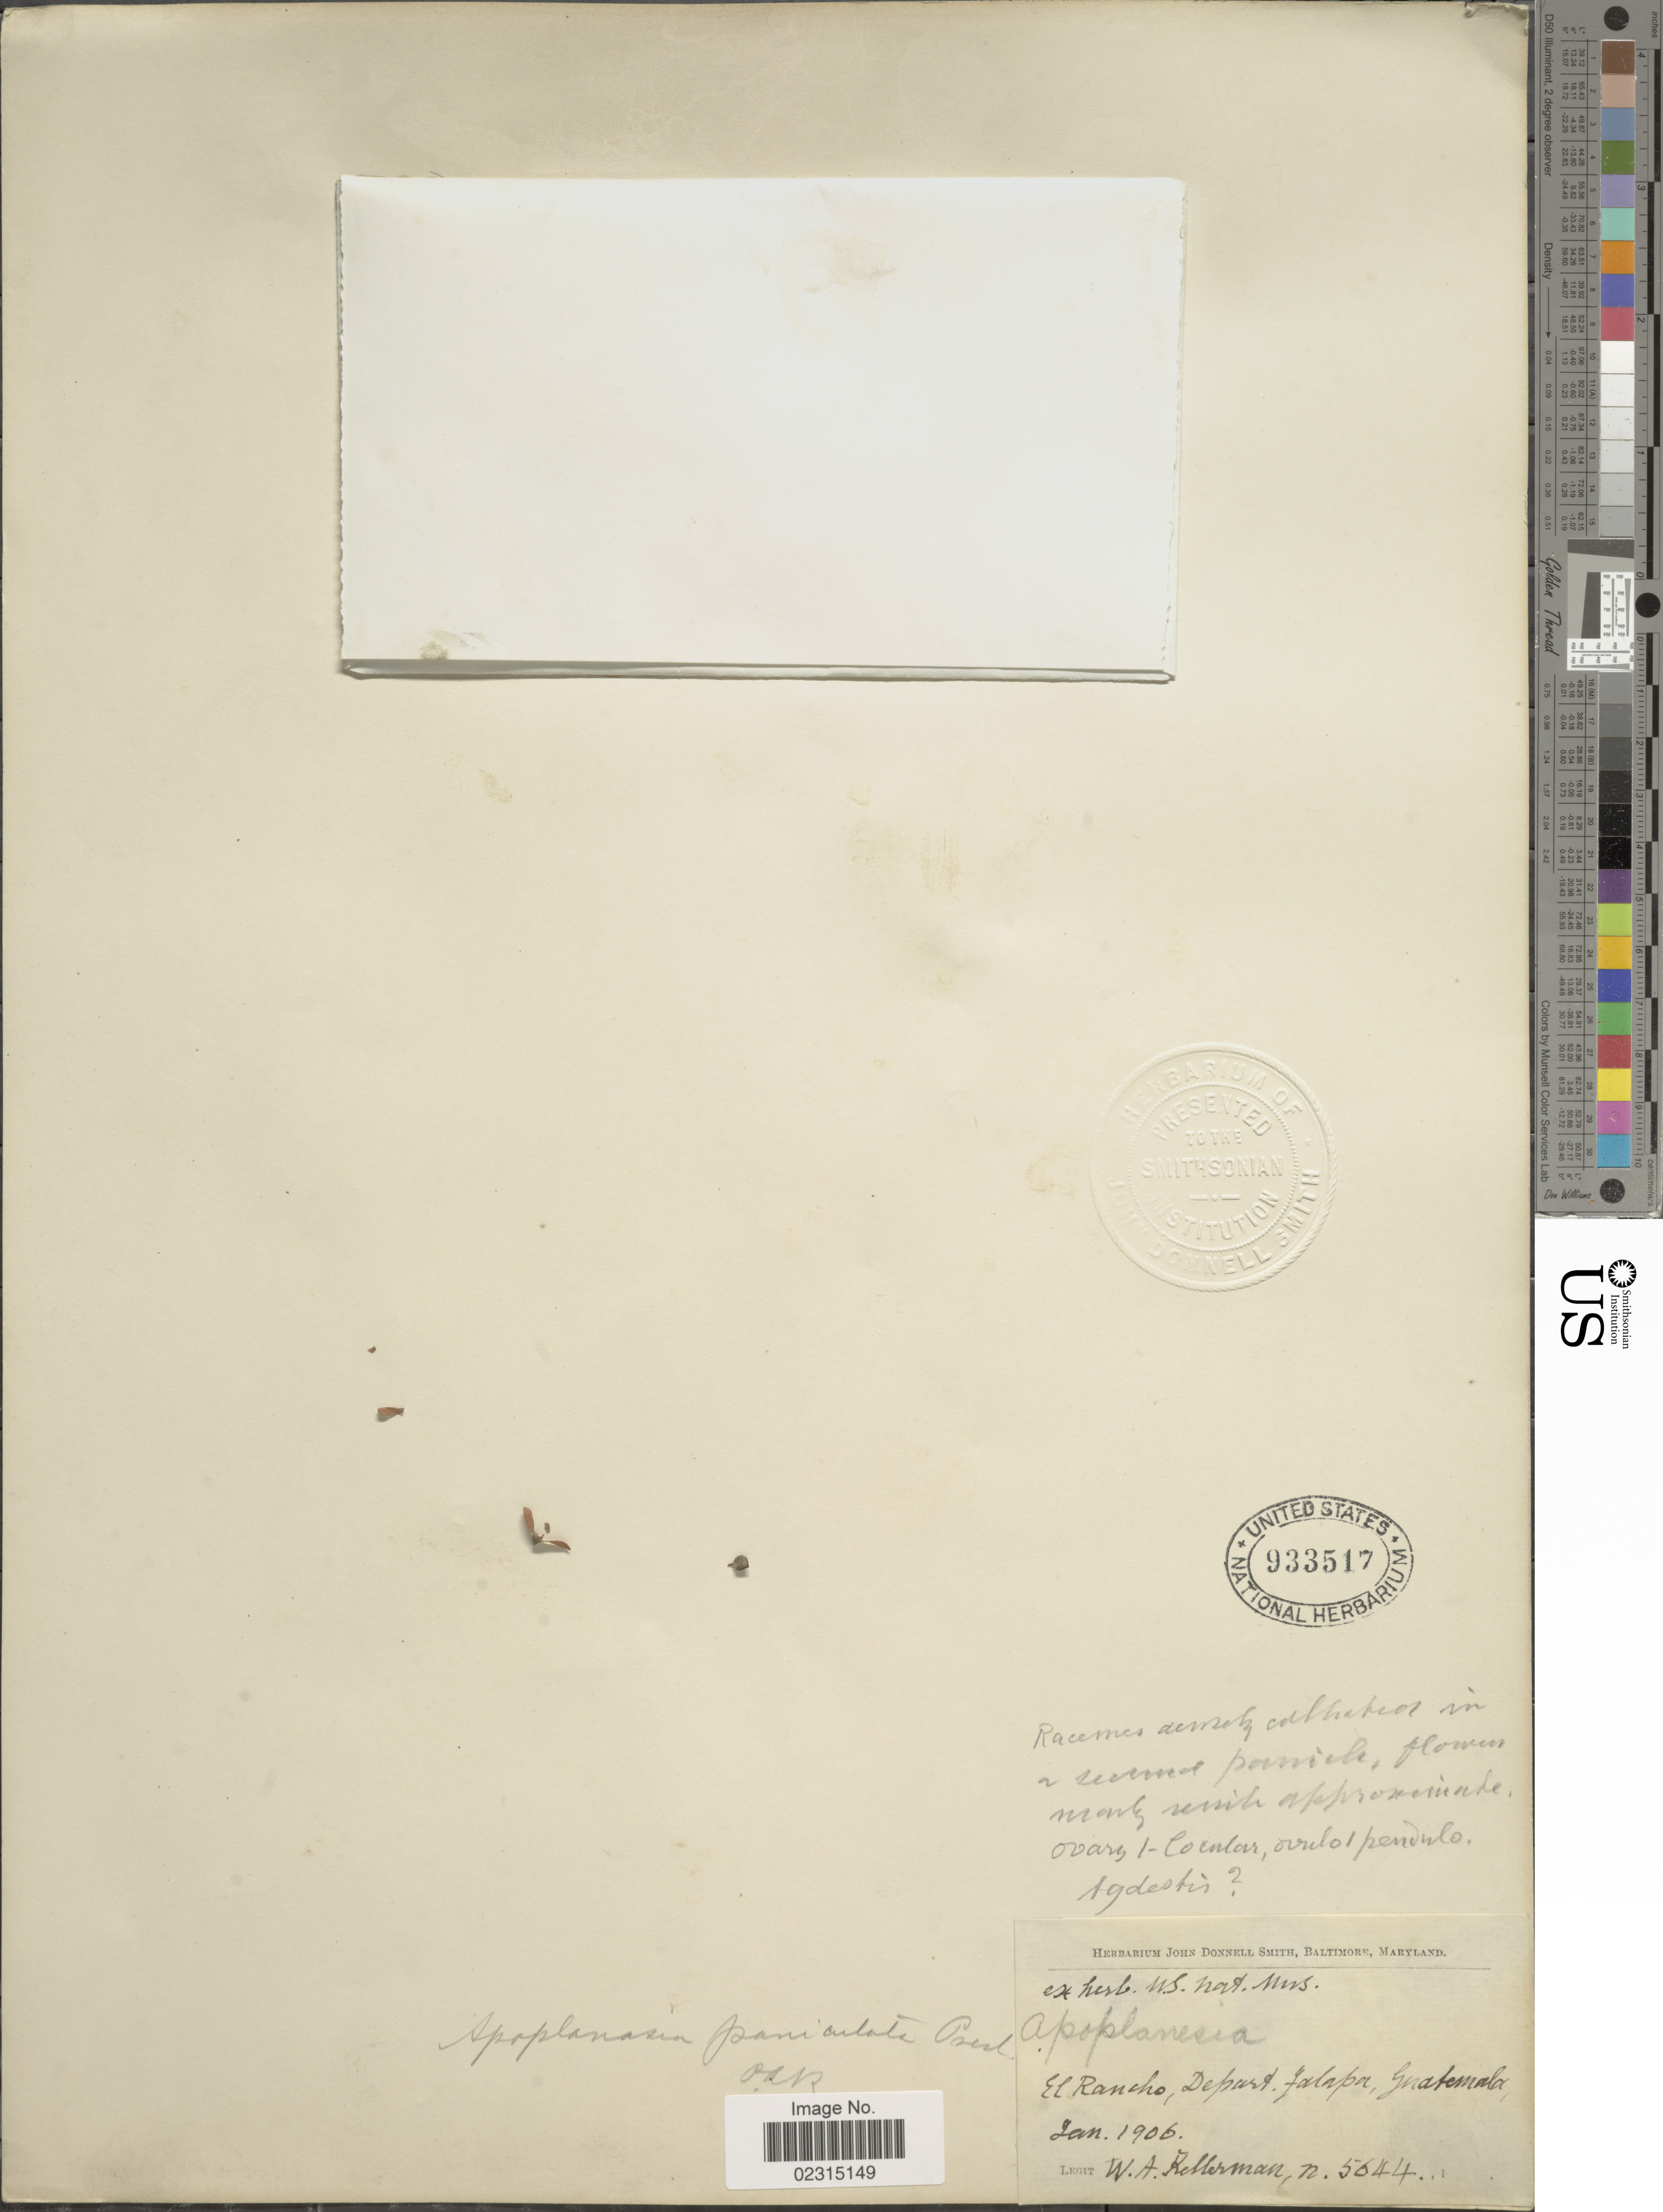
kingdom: Plantae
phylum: Tracheophyta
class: Magnoliopsida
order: Fabales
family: Fabaceae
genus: Apoplanesia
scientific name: Apoplanesia paniculata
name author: C. Presl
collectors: W. Kellerman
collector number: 5644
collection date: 1906-01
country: Guatemala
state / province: Jalapa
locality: El Rancho, Depart Jalapa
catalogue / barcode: US 933517